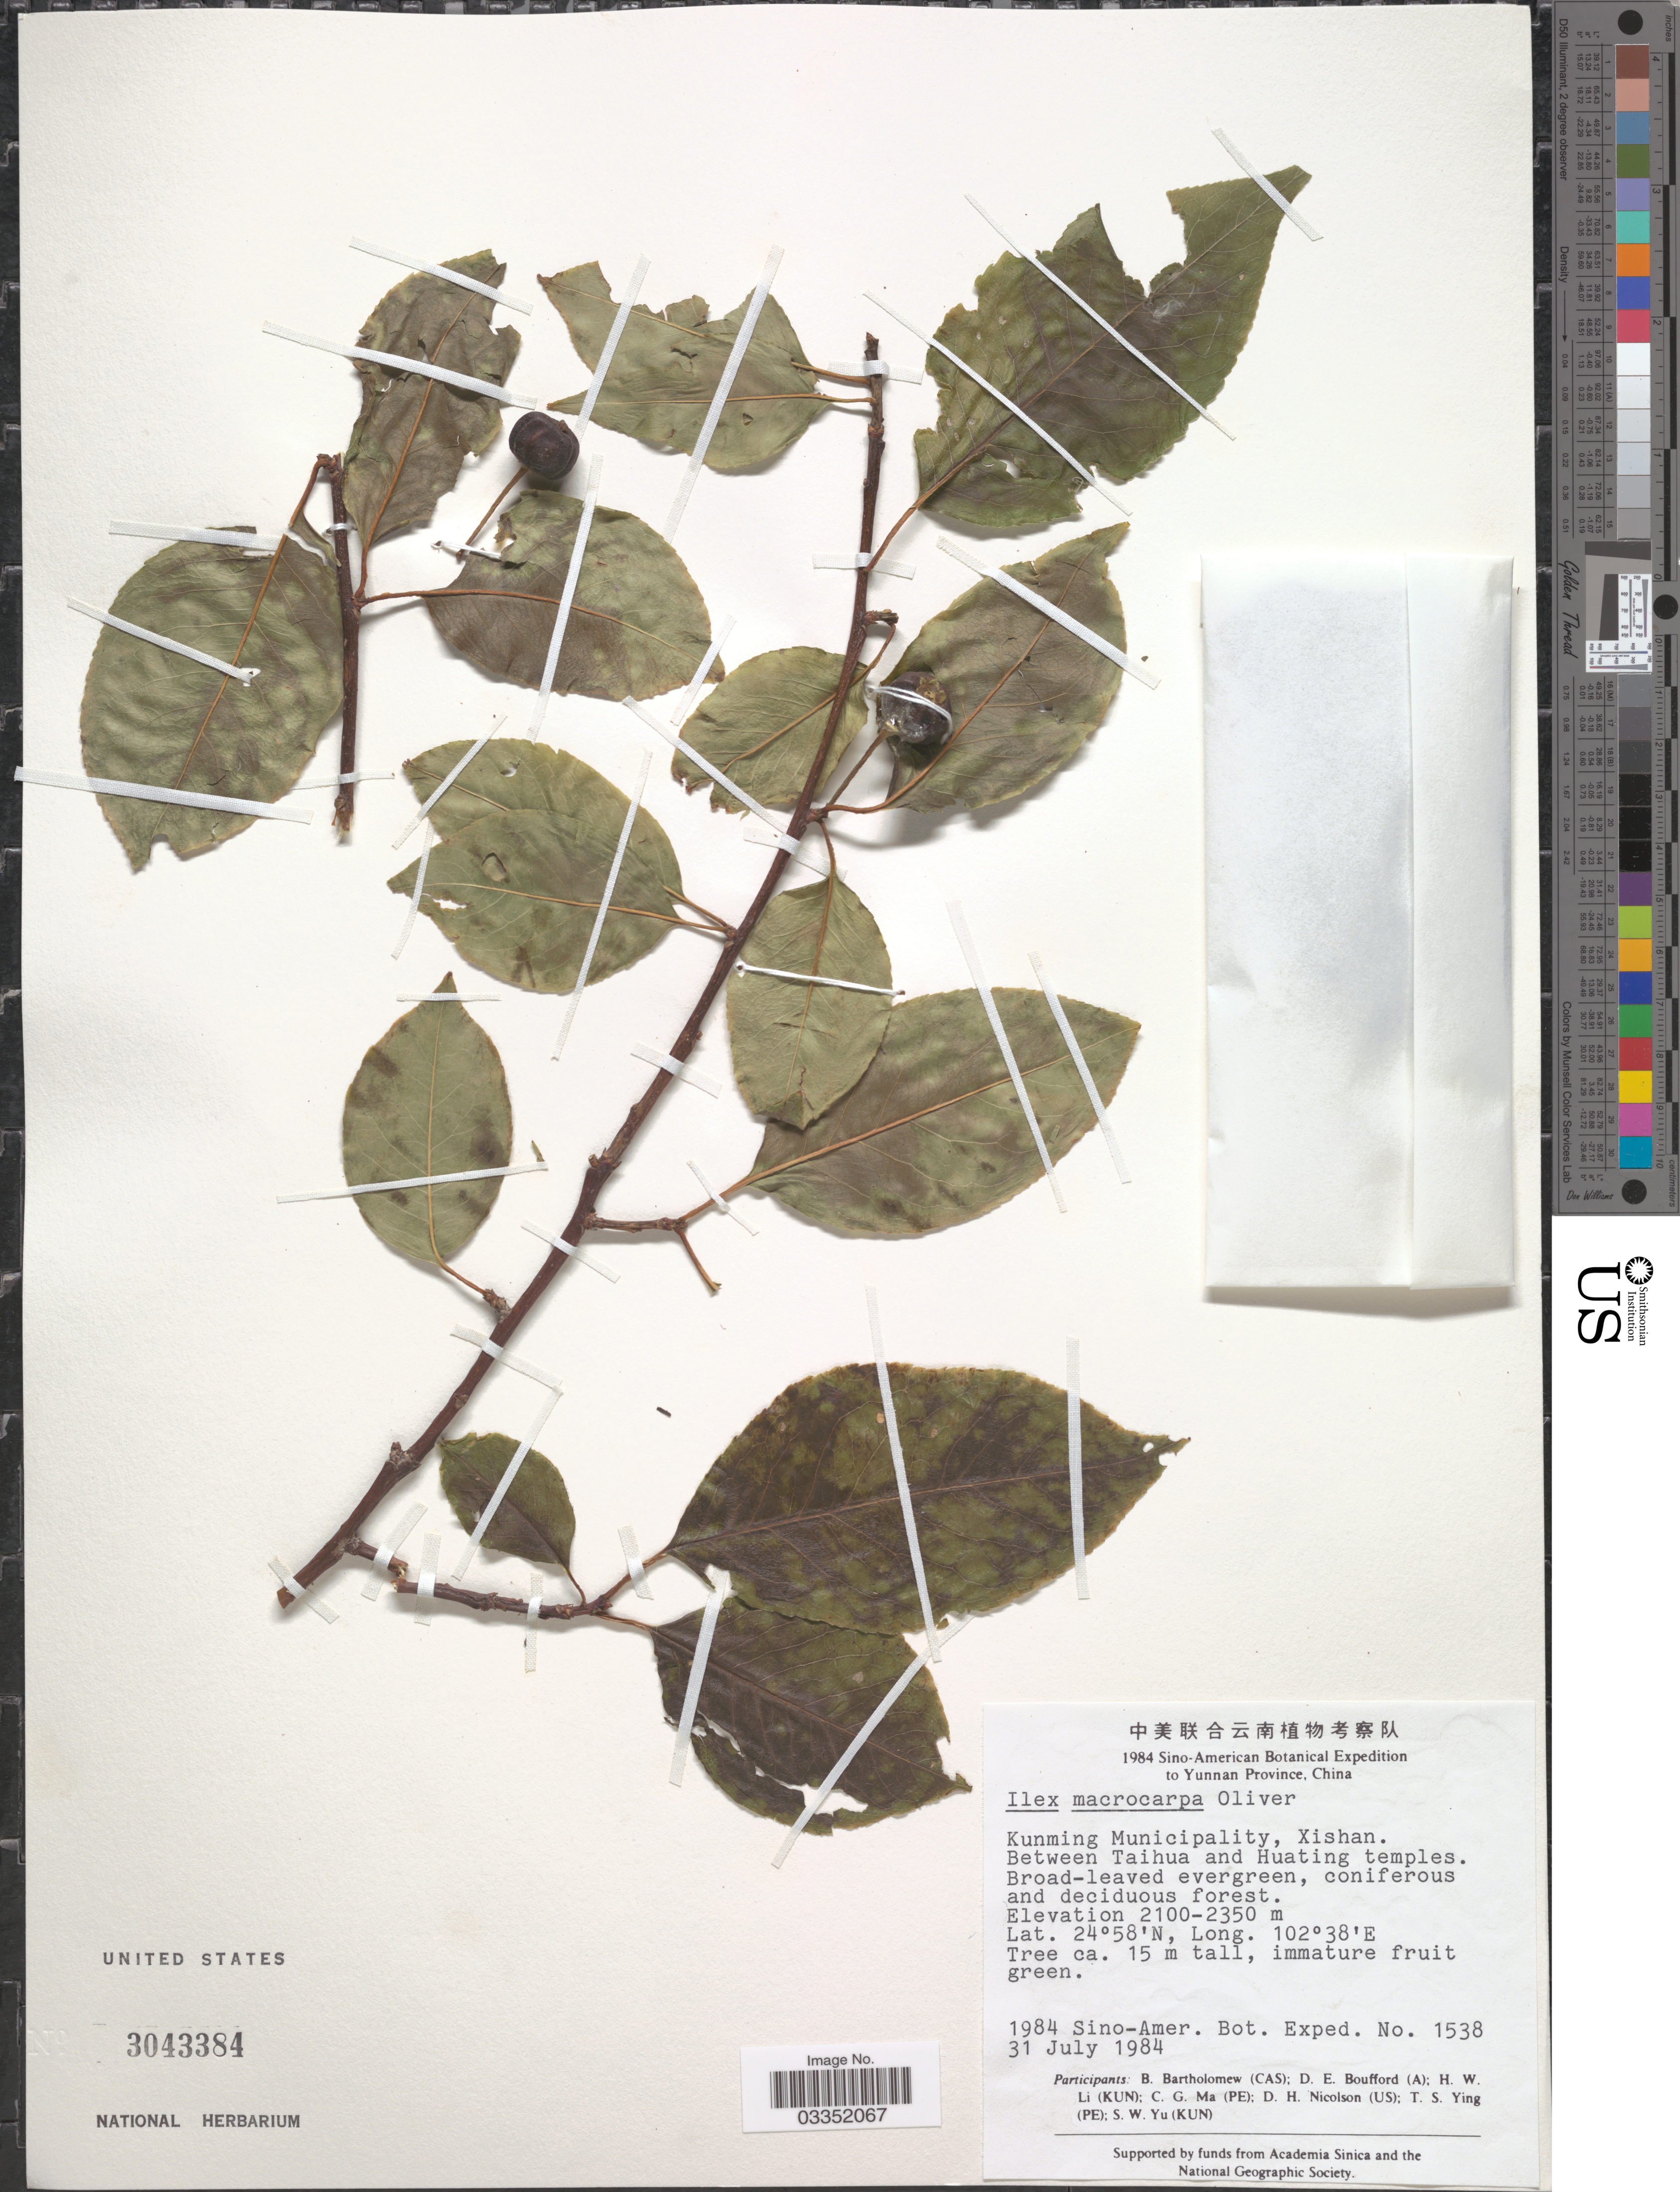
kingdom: Plantae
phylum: Tracheophyta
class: Magnoliopsida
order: Aquifoliales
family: Aquifoliaceae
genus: Ilex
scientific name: Ilex macrocarpa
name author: Oliv.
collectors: Sino-Amer. Bot. Exped. 1984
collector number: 1538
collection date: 1984-07-31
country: China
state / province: Yunnan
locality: Kunming Municipality, Xishan. Between Taihua and Huating temples.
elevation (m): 2100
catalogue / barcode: US 3043384